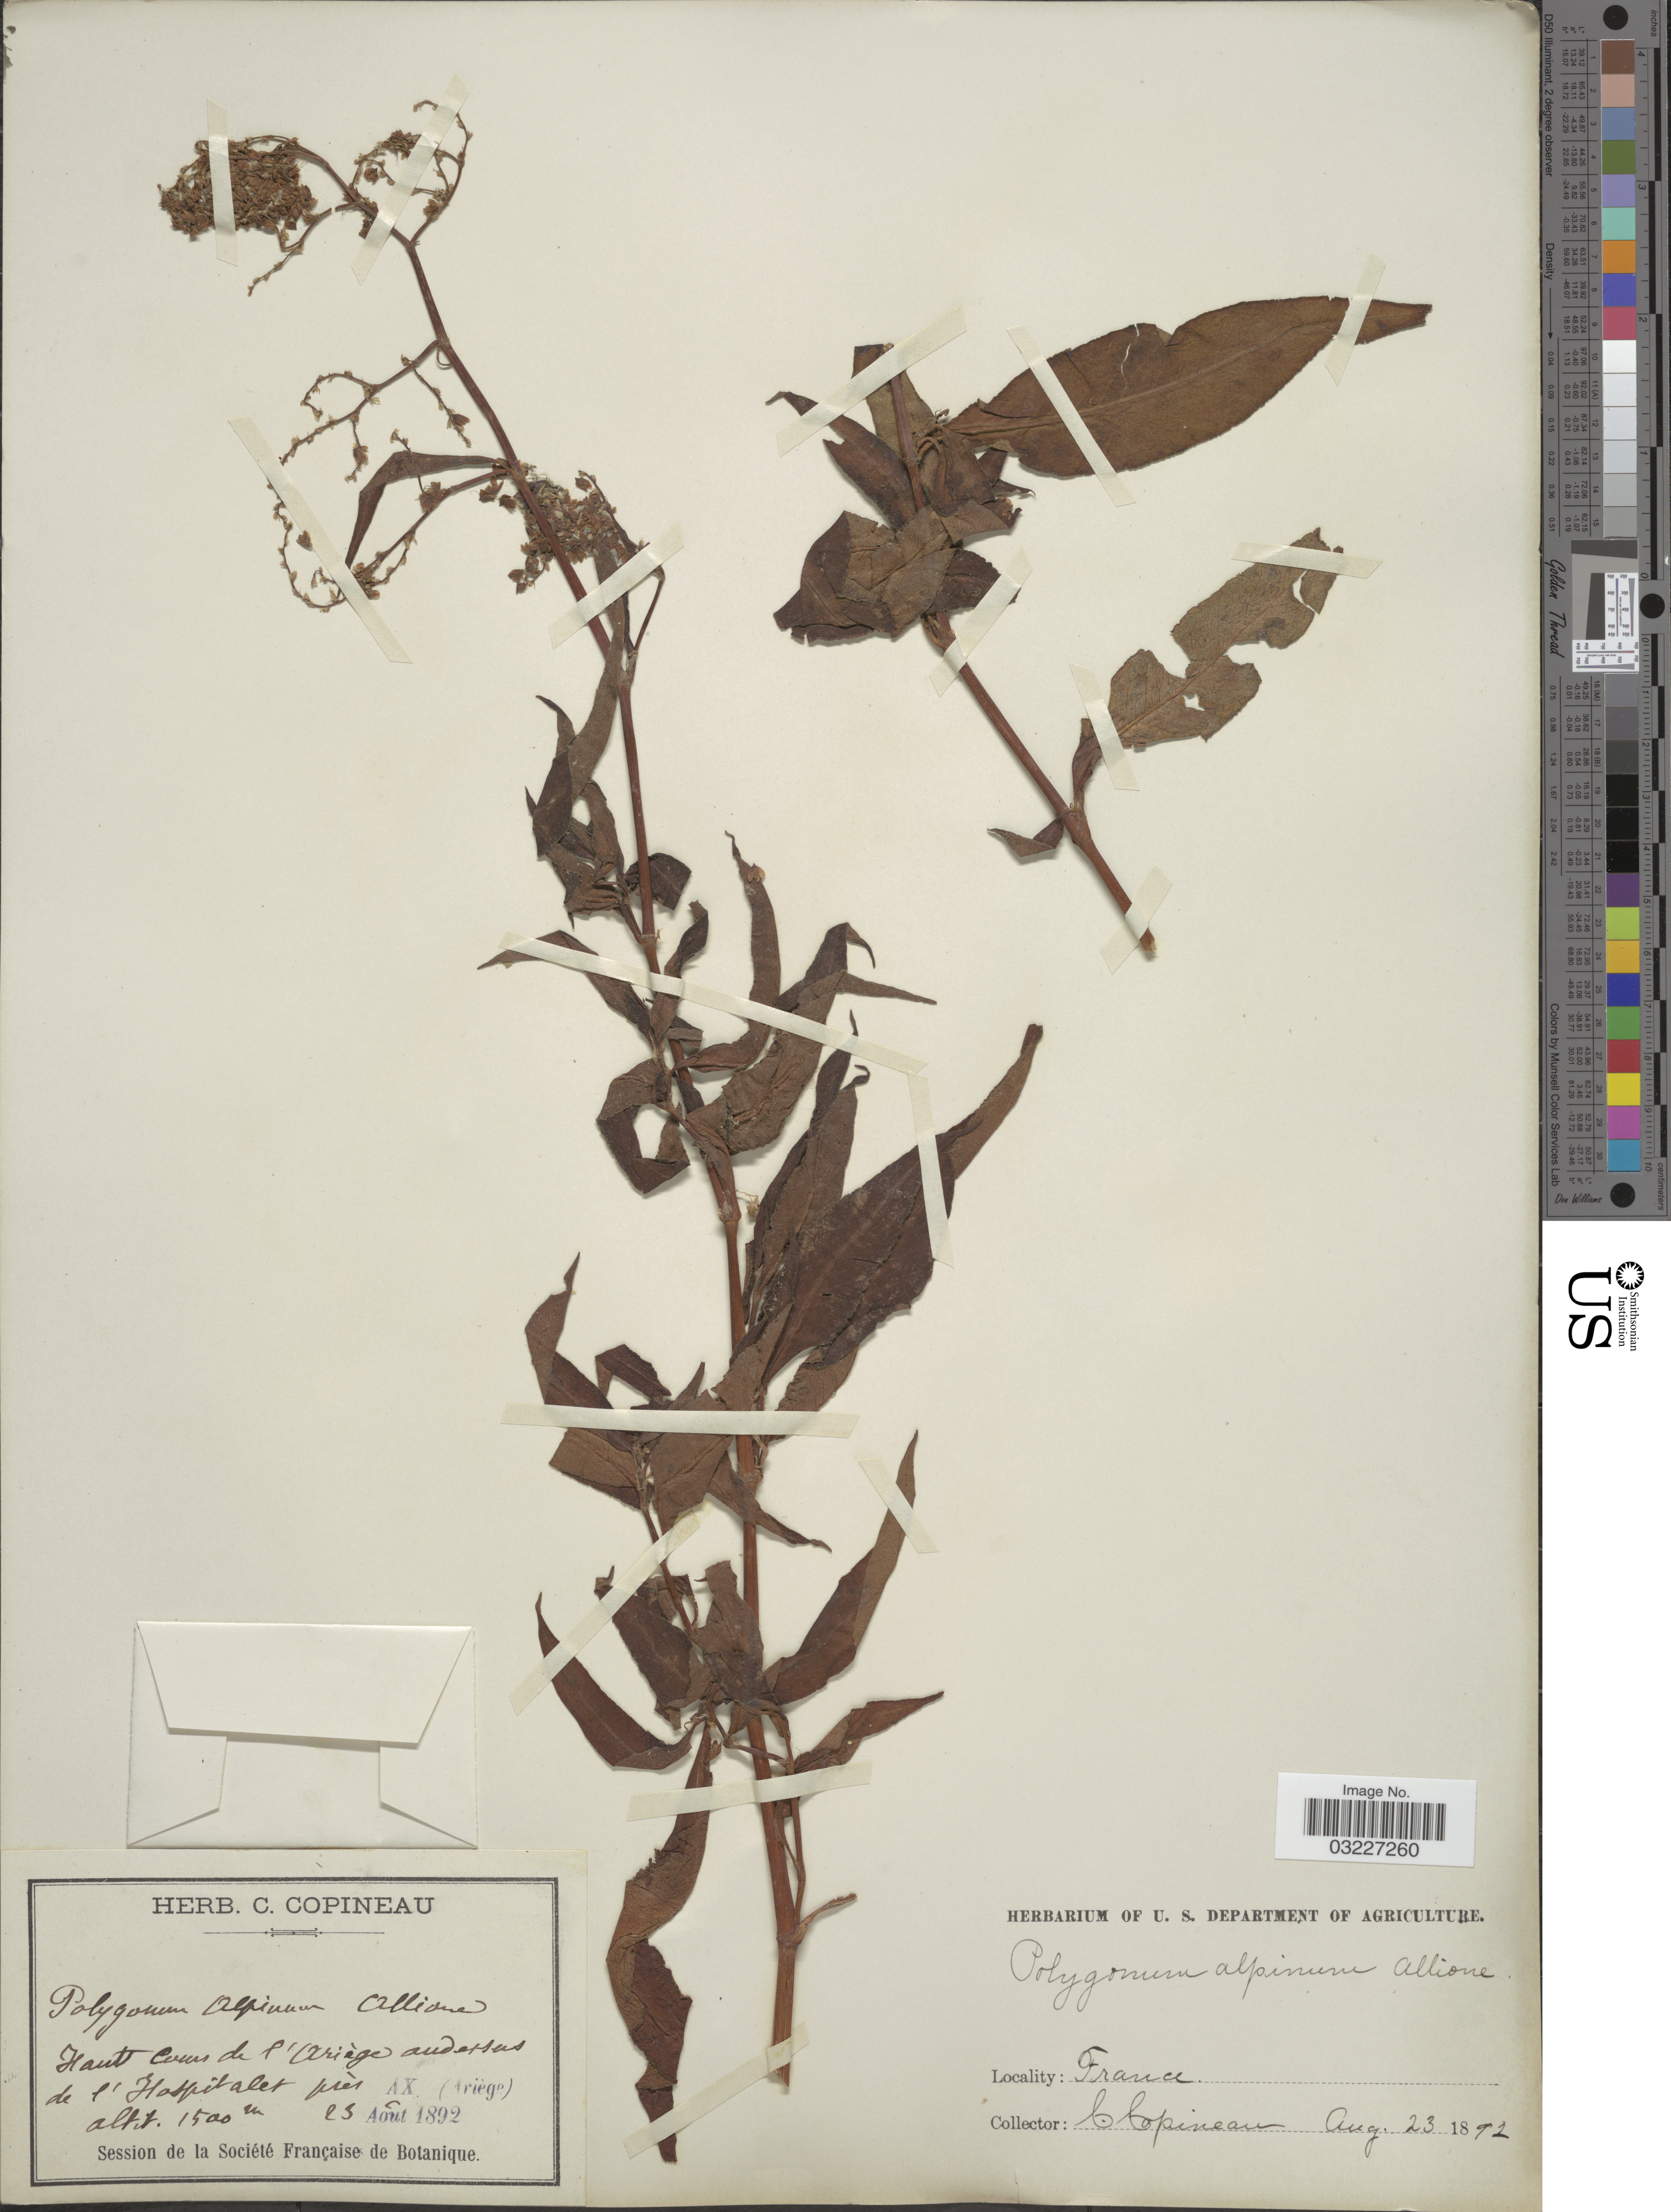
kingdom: Plantae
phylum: Tracheophyta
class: Magnoliopsida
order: Caryophyllales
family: Polygonaceae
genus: Koenigia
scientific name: Koenigia alpina var. alpina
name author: (All.) T.M. Schust. & Reveal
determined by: Strong, Mark T., (BOT), Smithsonian Institution - National Museum of Natural History (UNITED STATES)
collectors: C. Copineau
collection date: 1892-08-23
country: France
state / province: Occitanie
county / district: Ariège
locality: Hauts coeurs de l'Ariegé audessus de l'Hospitalet prés Ax (Ariége).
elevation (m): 1500